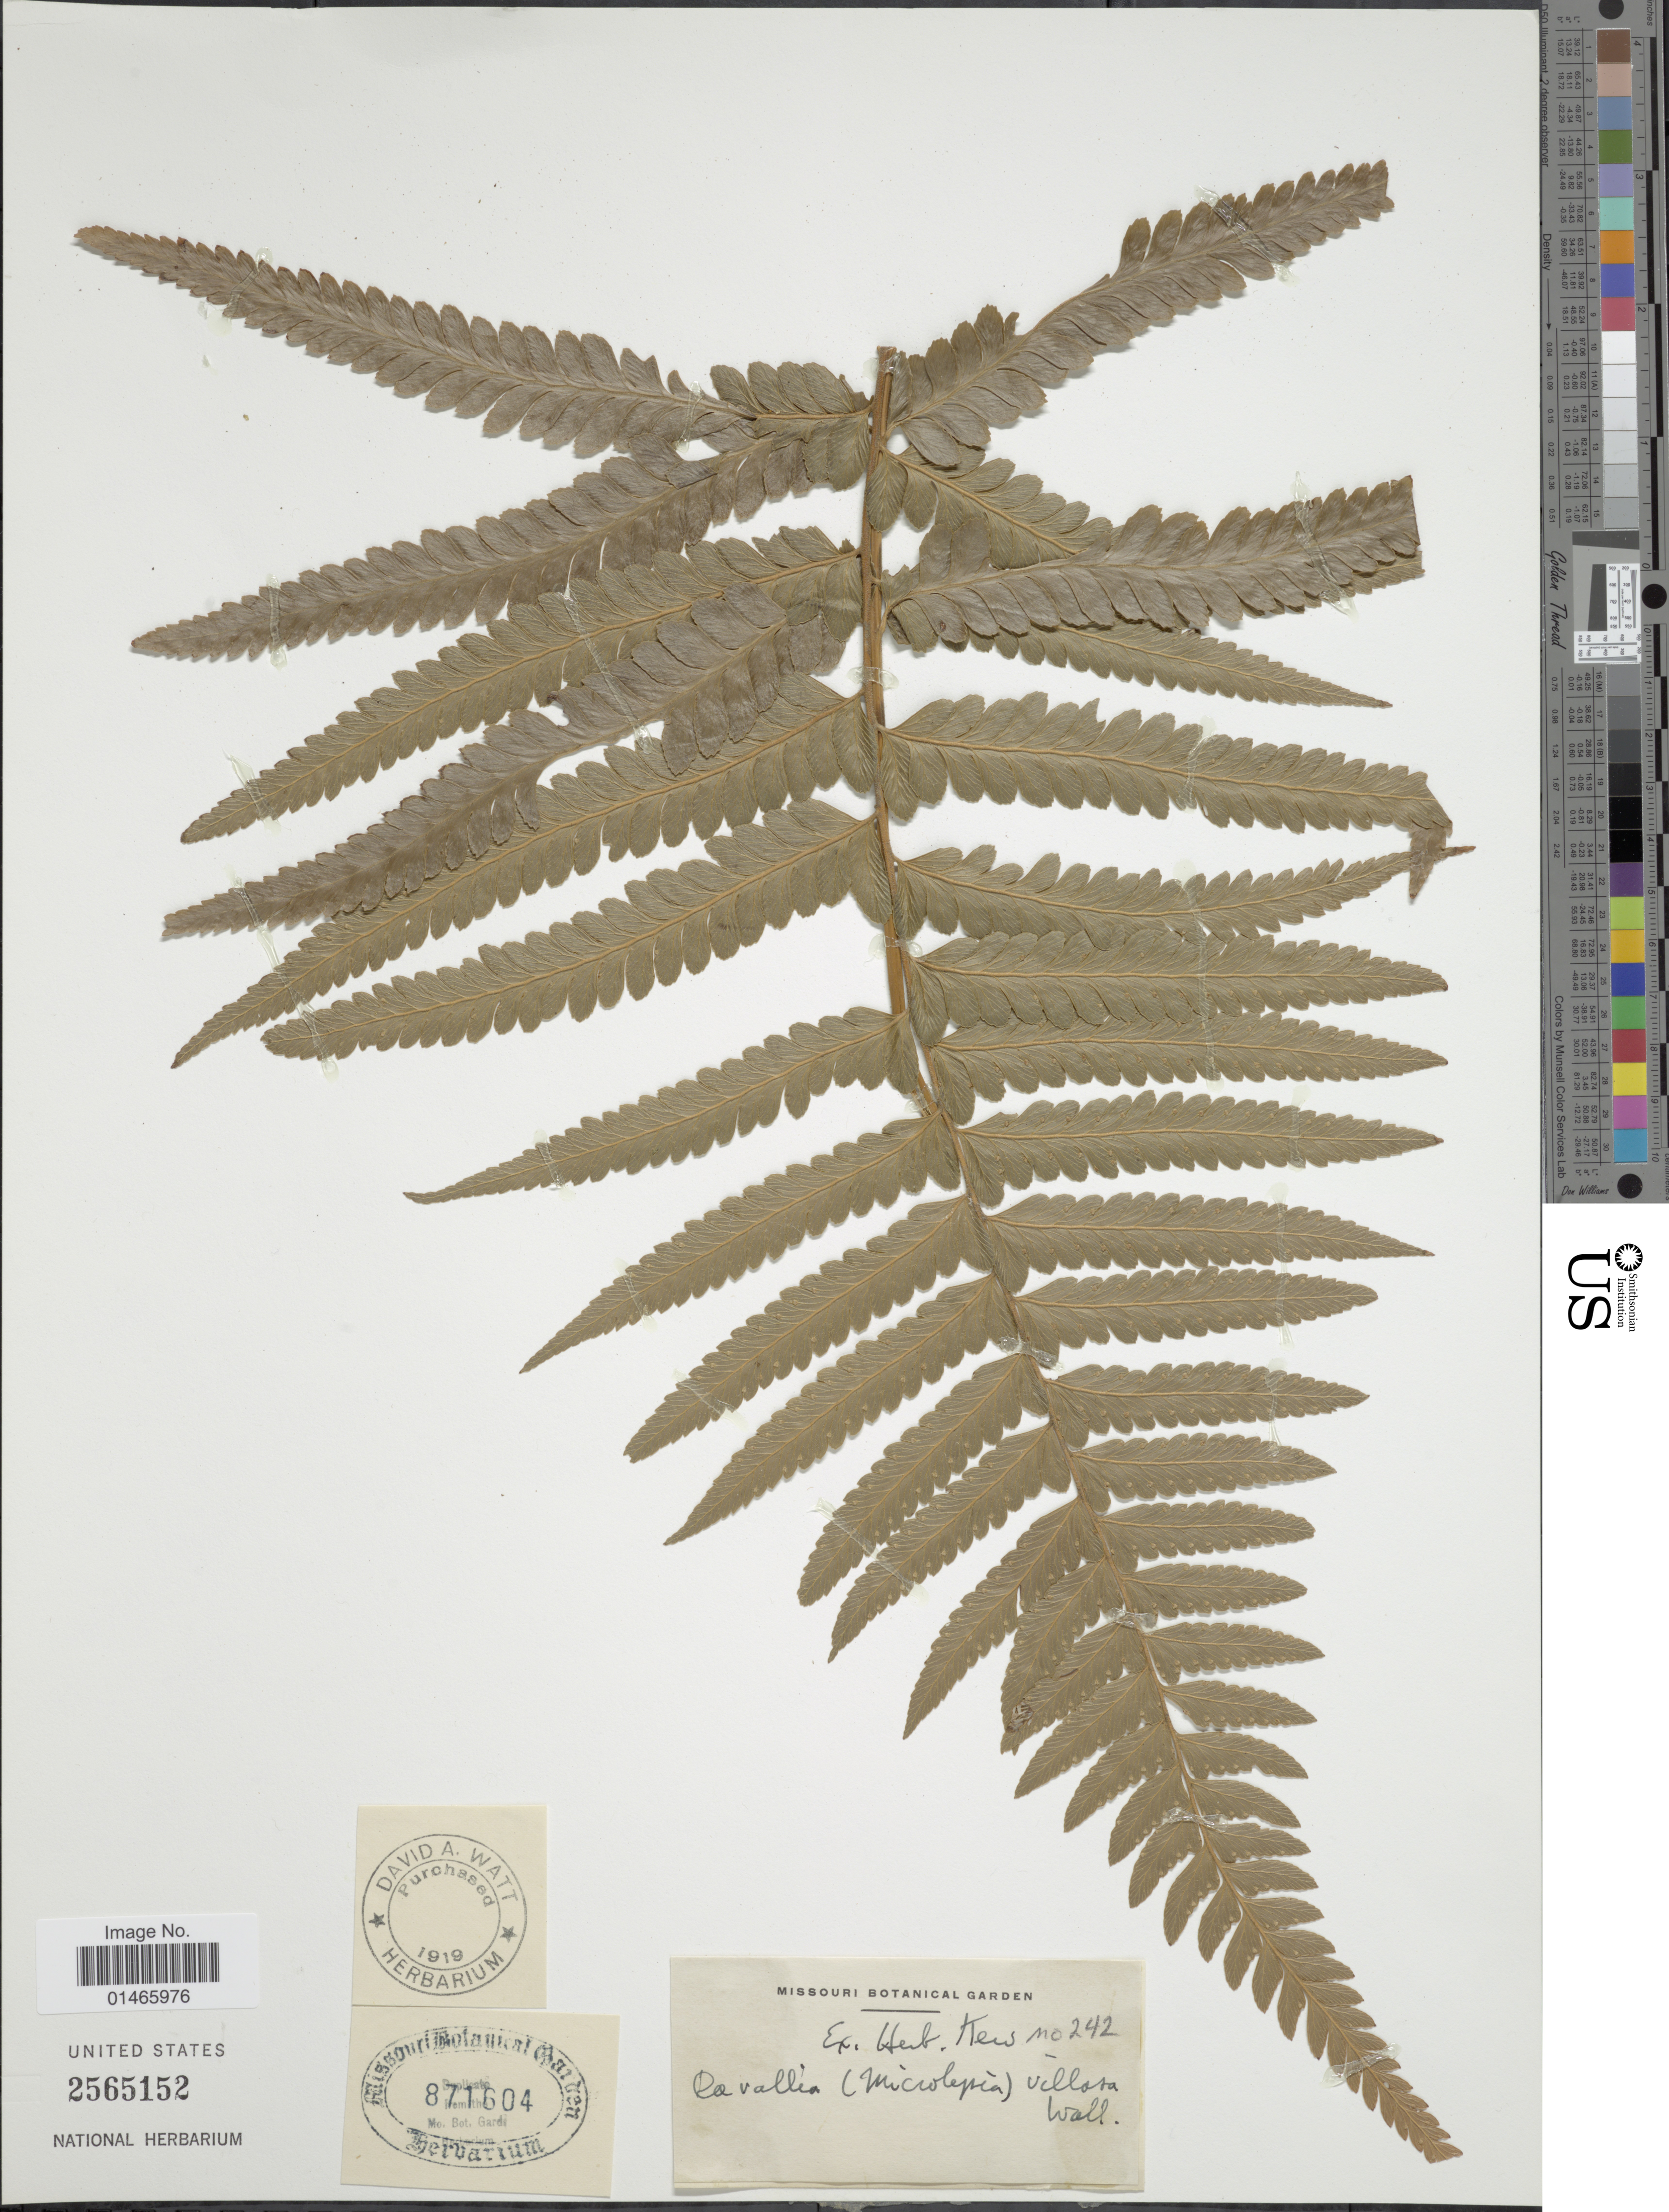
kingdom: Plantae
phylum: Tracheophyta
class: Polypodiopsida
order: Polypodiales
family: Dennstaedtiaceae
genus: Microlepia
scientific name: Microlepia villosa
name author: Wall.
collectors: ex Herb. Kew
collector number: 242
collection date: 1919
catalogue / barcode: US 871604